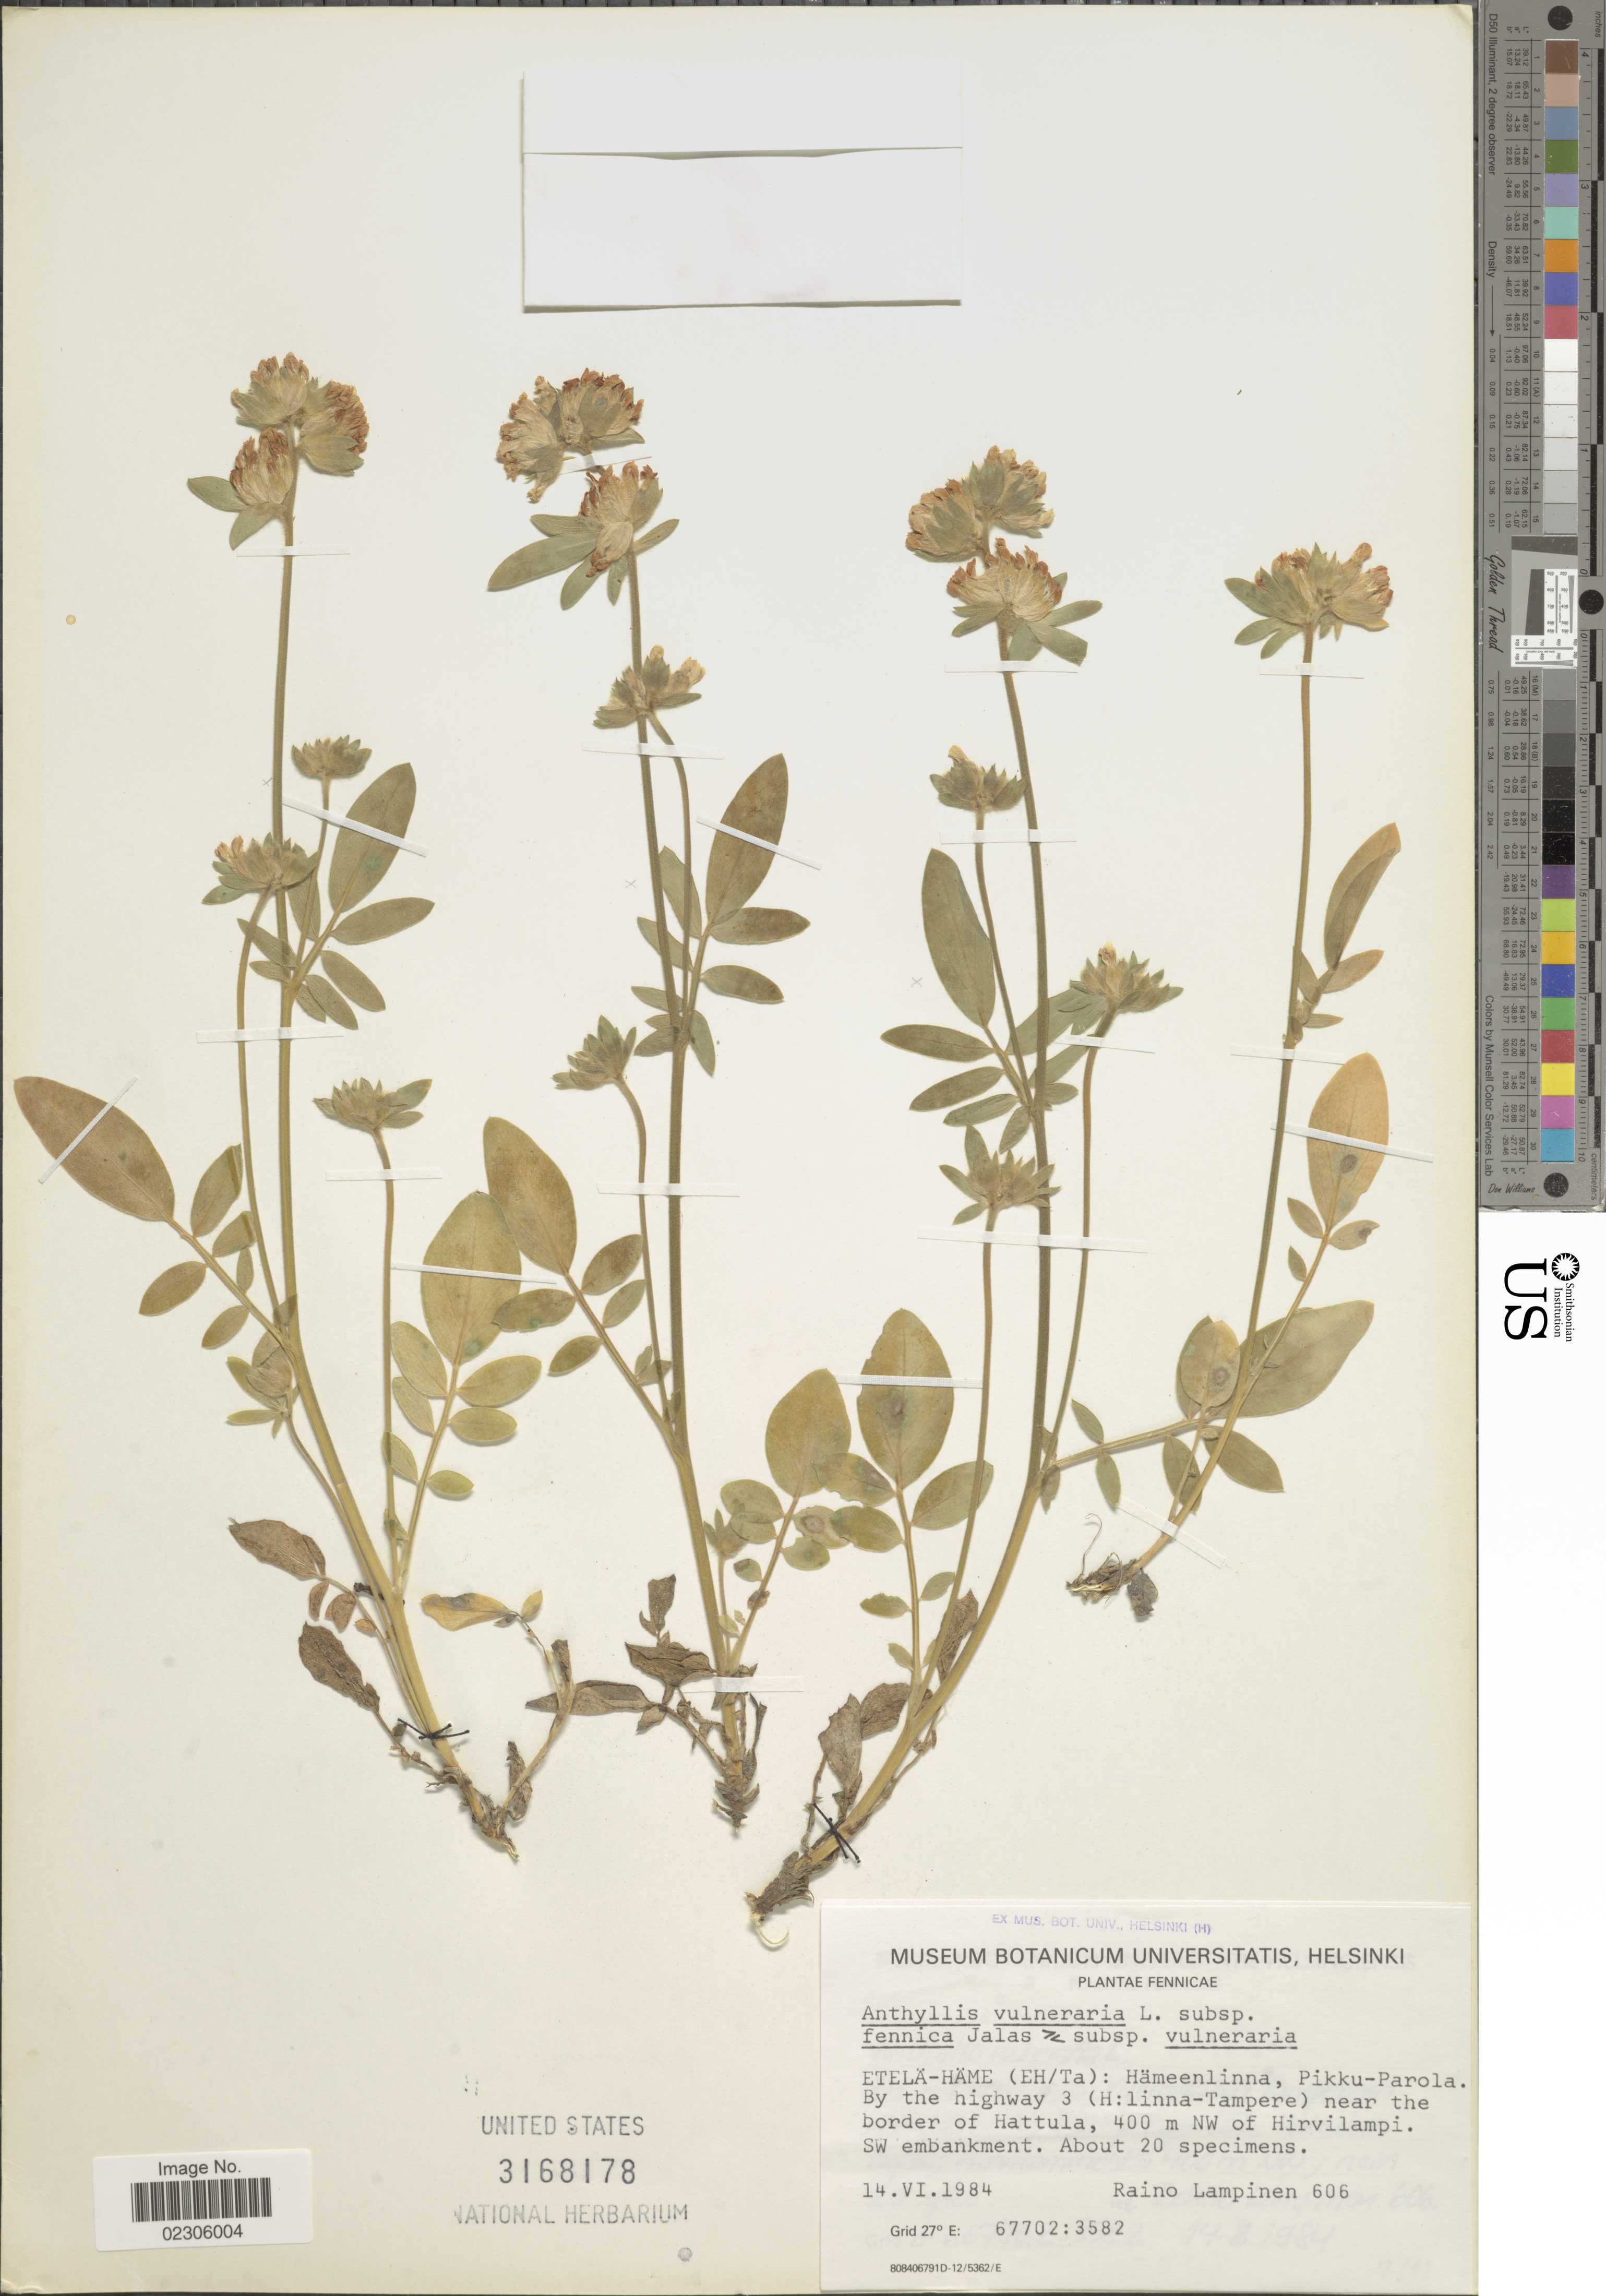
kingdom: Plantae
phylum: Tracheophyta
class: Magnoliopsida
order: Fabales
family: Fabaceae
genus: Anthyllis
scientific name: Anthyllis vulneraria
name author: L.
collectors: R. Lampinen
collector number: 606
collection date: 1984-06-14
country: Finland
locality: Fennicae, Etela-Hame (Eh/Ta), Hammeenlinna, Pikku-Parola, by the highway 3 (H:linna-Tampere) near the border of Hattula, NW of Hirvilampi, Sw embankment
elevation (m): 400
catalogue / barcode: US 3168178